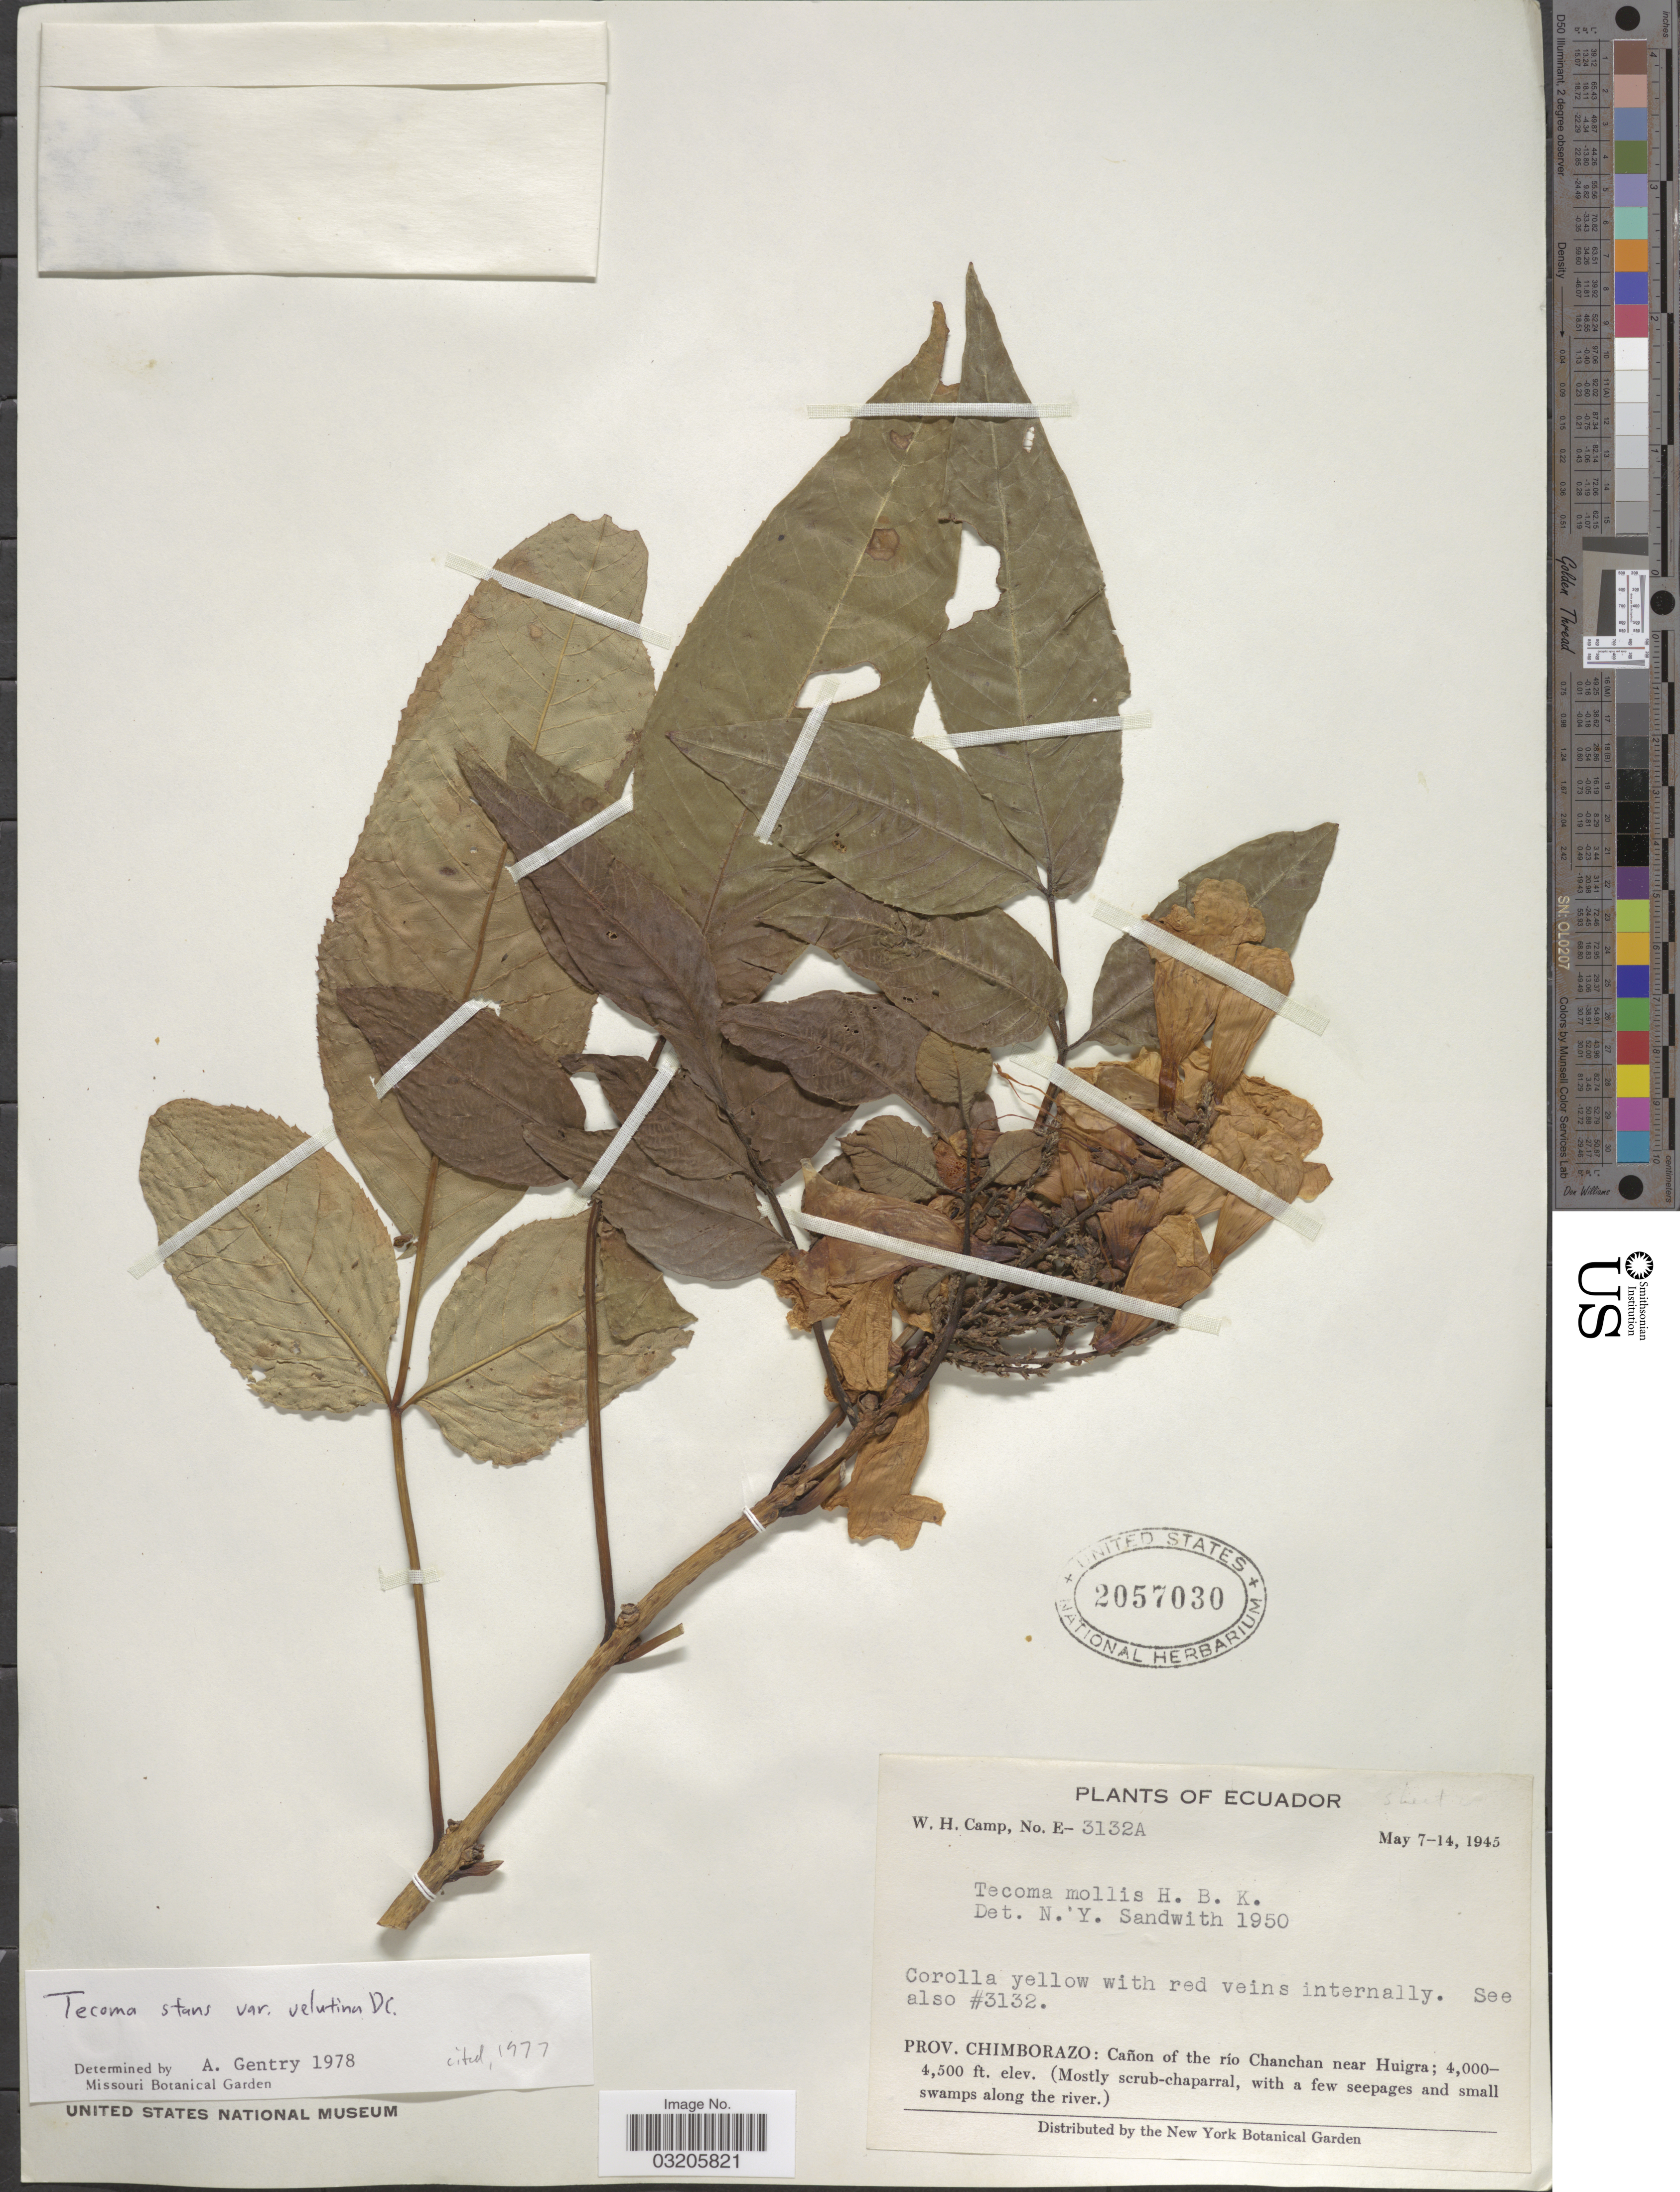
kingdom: Plantae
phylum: Tracheophyta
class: Magnoliopsida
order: Lamiales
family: Bignoniaceae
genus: Tecoma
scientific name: Tecoma stans var. velutina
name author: DC.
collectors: W. H. Camp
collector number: E-3132A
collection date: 1945-05-07/1945-05-14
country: Ecuador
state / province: Chimborazo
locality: Cañon of the río Chanchan near Huigra.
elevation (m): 1219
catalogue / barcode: US 2057030